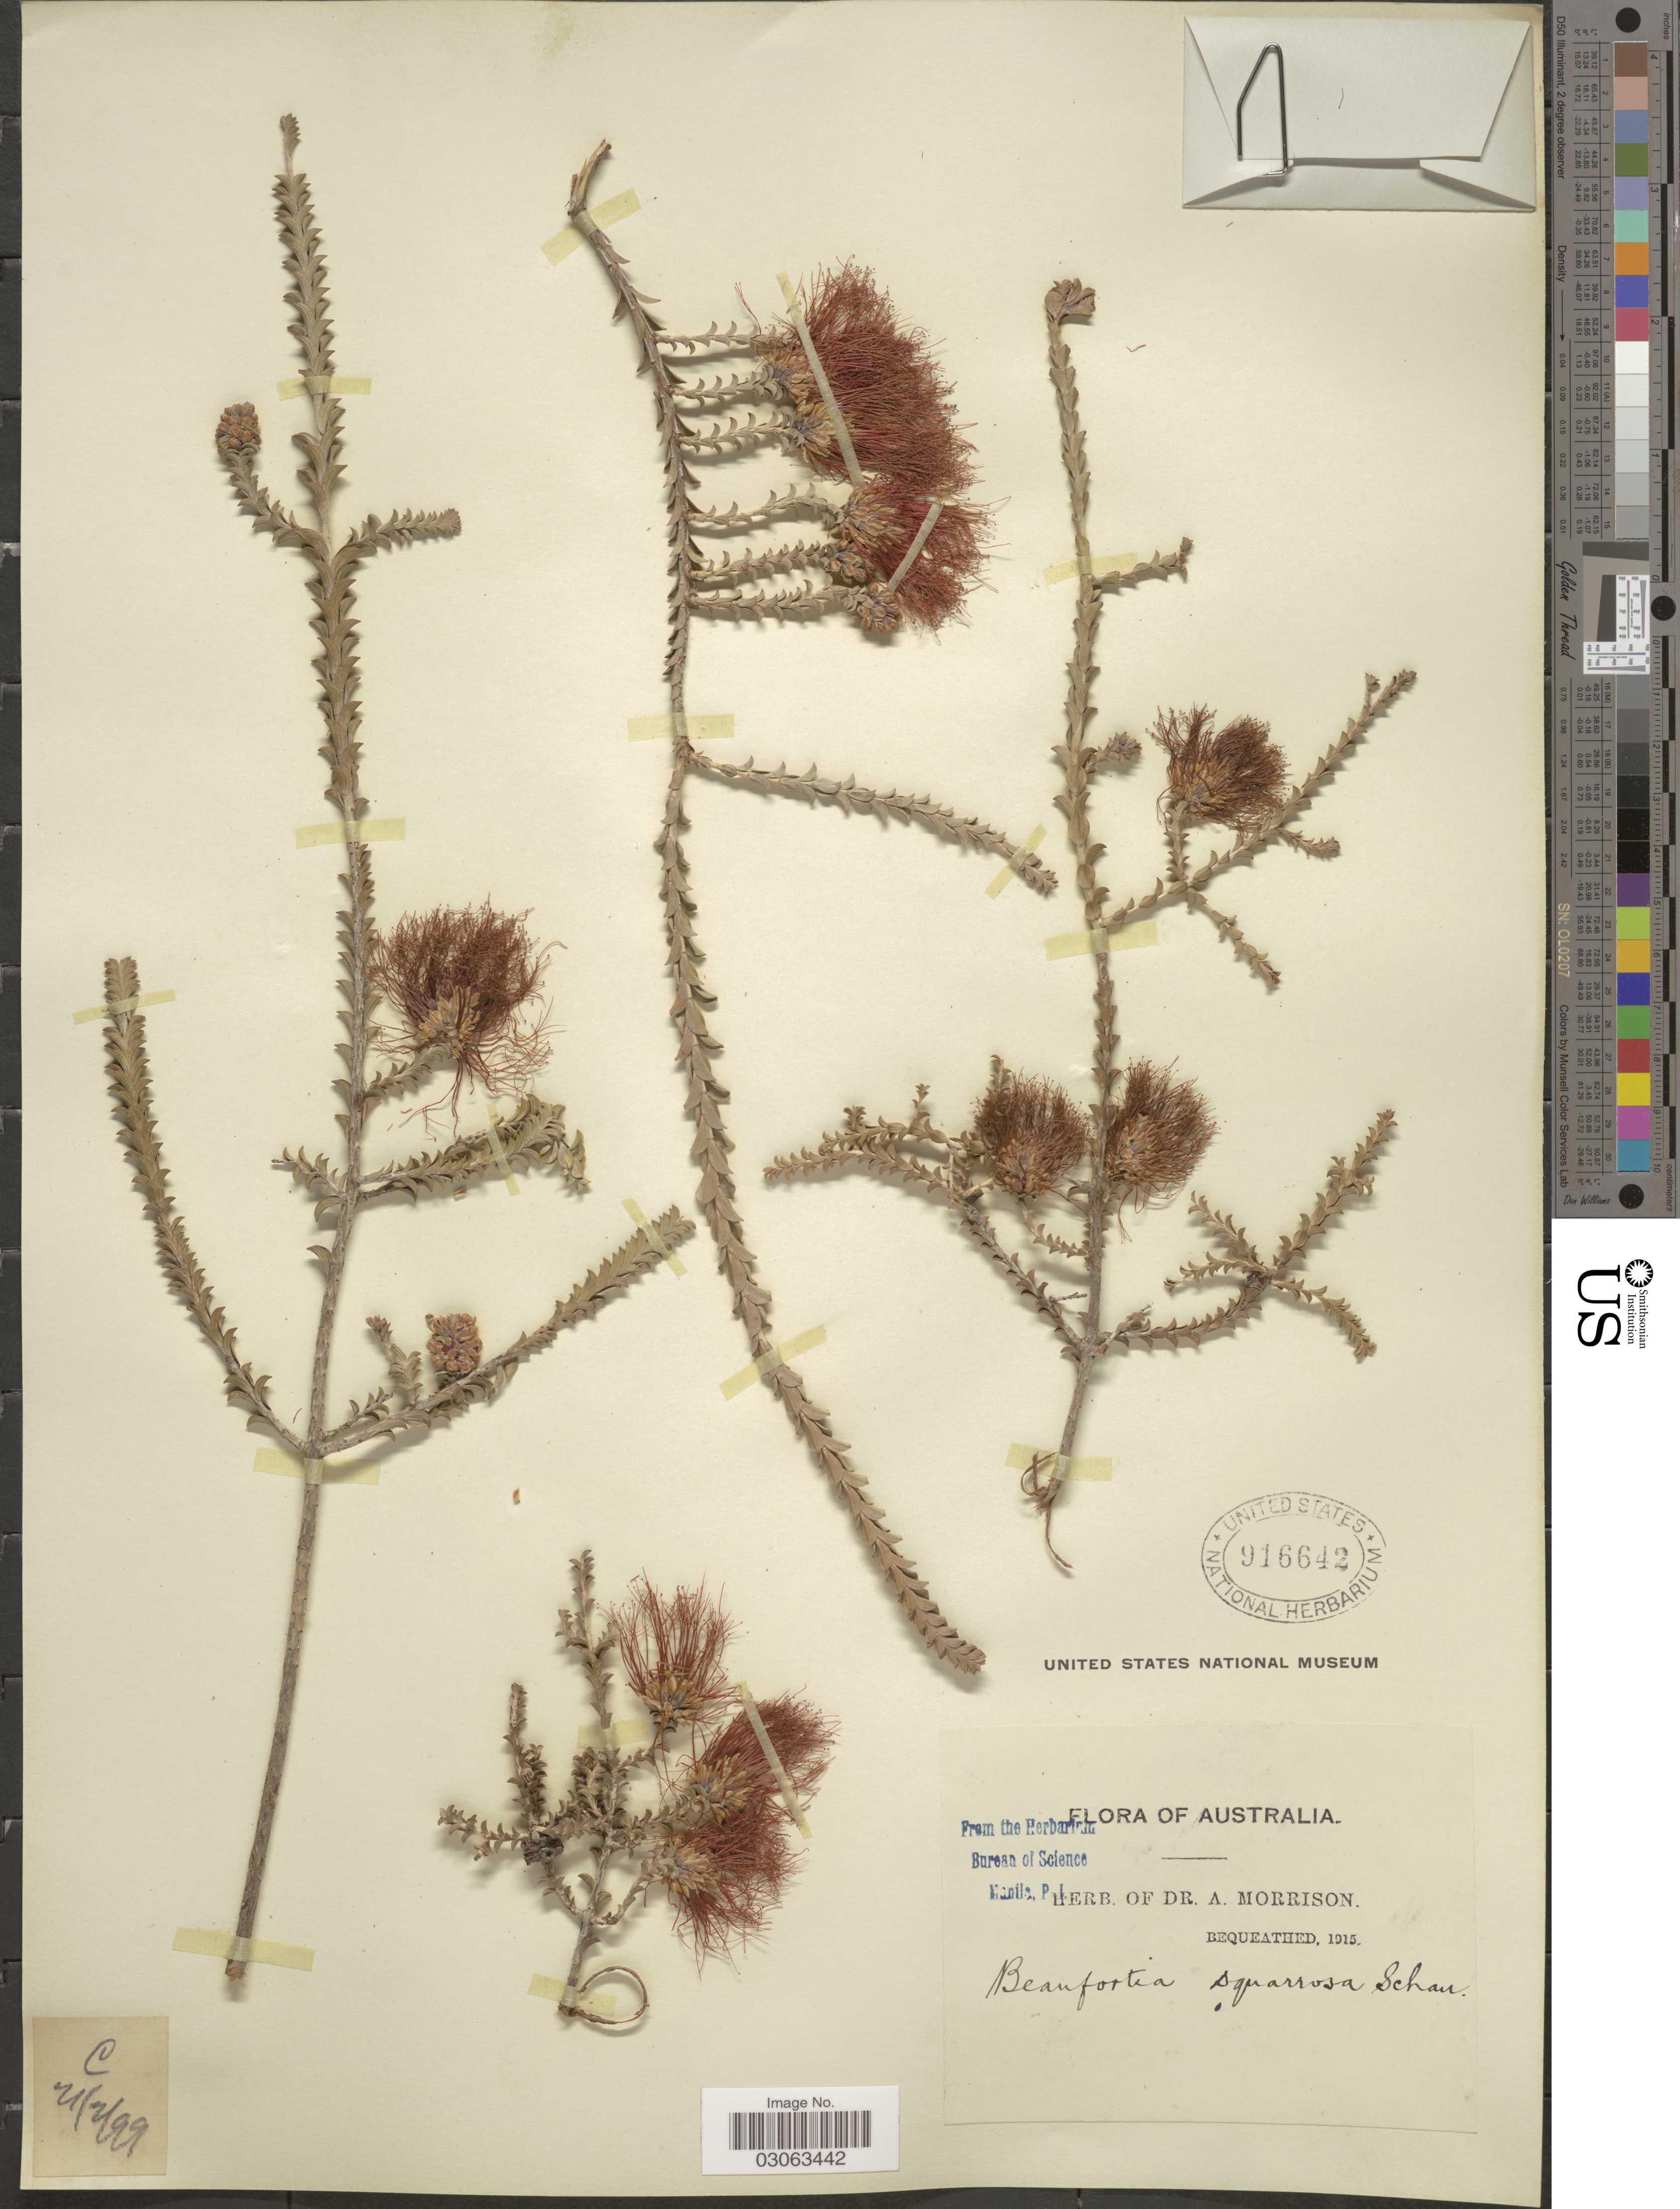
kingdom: Plantae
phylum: Tracheophyta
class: Magnoliopsida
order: Myrtales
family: Myrtaceae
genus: Beaufortia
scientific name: Beaufortia squarrosa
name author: S. Schauer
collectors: ex herb. Dr. A. Morrison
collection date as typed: Transcribed d/m/y: 21/2/99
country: Australia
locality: C.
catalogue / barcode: US 916642